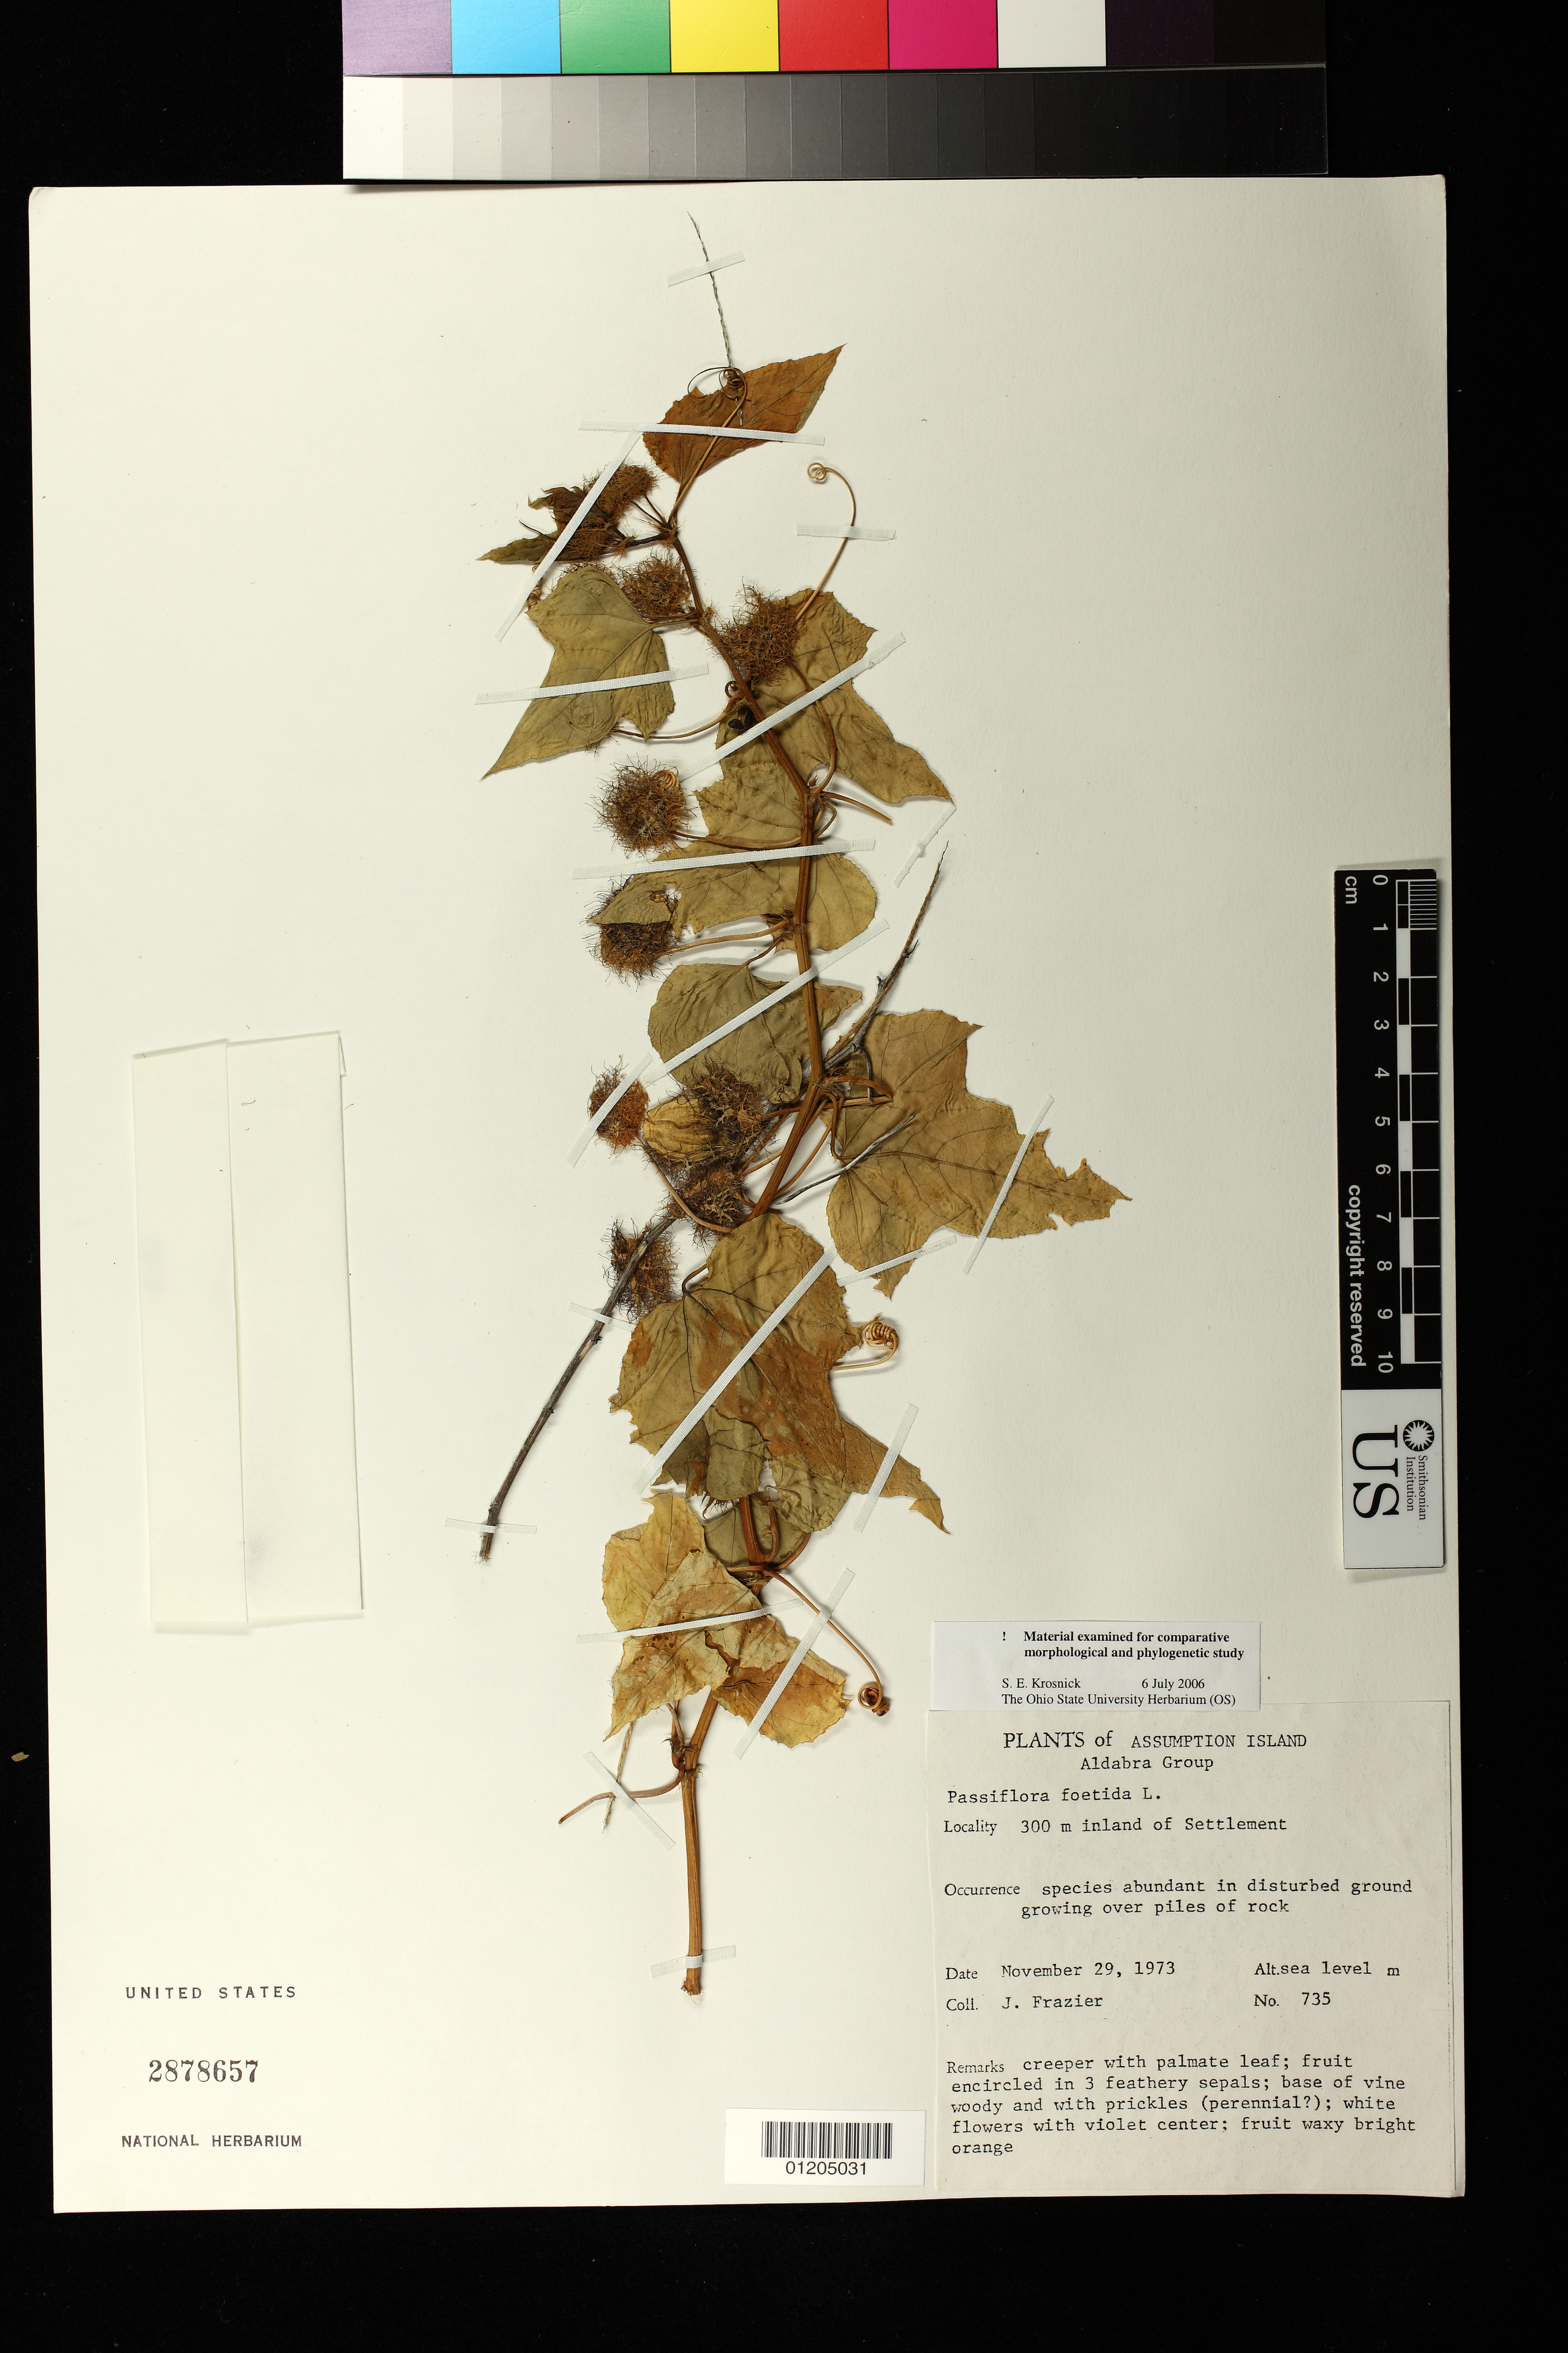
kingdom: Plantae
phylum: Tracheophyta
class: Magnoliopsida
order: Malpighiales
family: Passifloraceae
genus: Passiflora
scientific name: Passiflora foetida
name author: L.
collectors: J. Frazier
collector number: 735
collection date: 1973-11-29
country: Seychelles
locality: Assumption Island. 300 m inland of Settlement.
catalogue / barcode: US 2878657